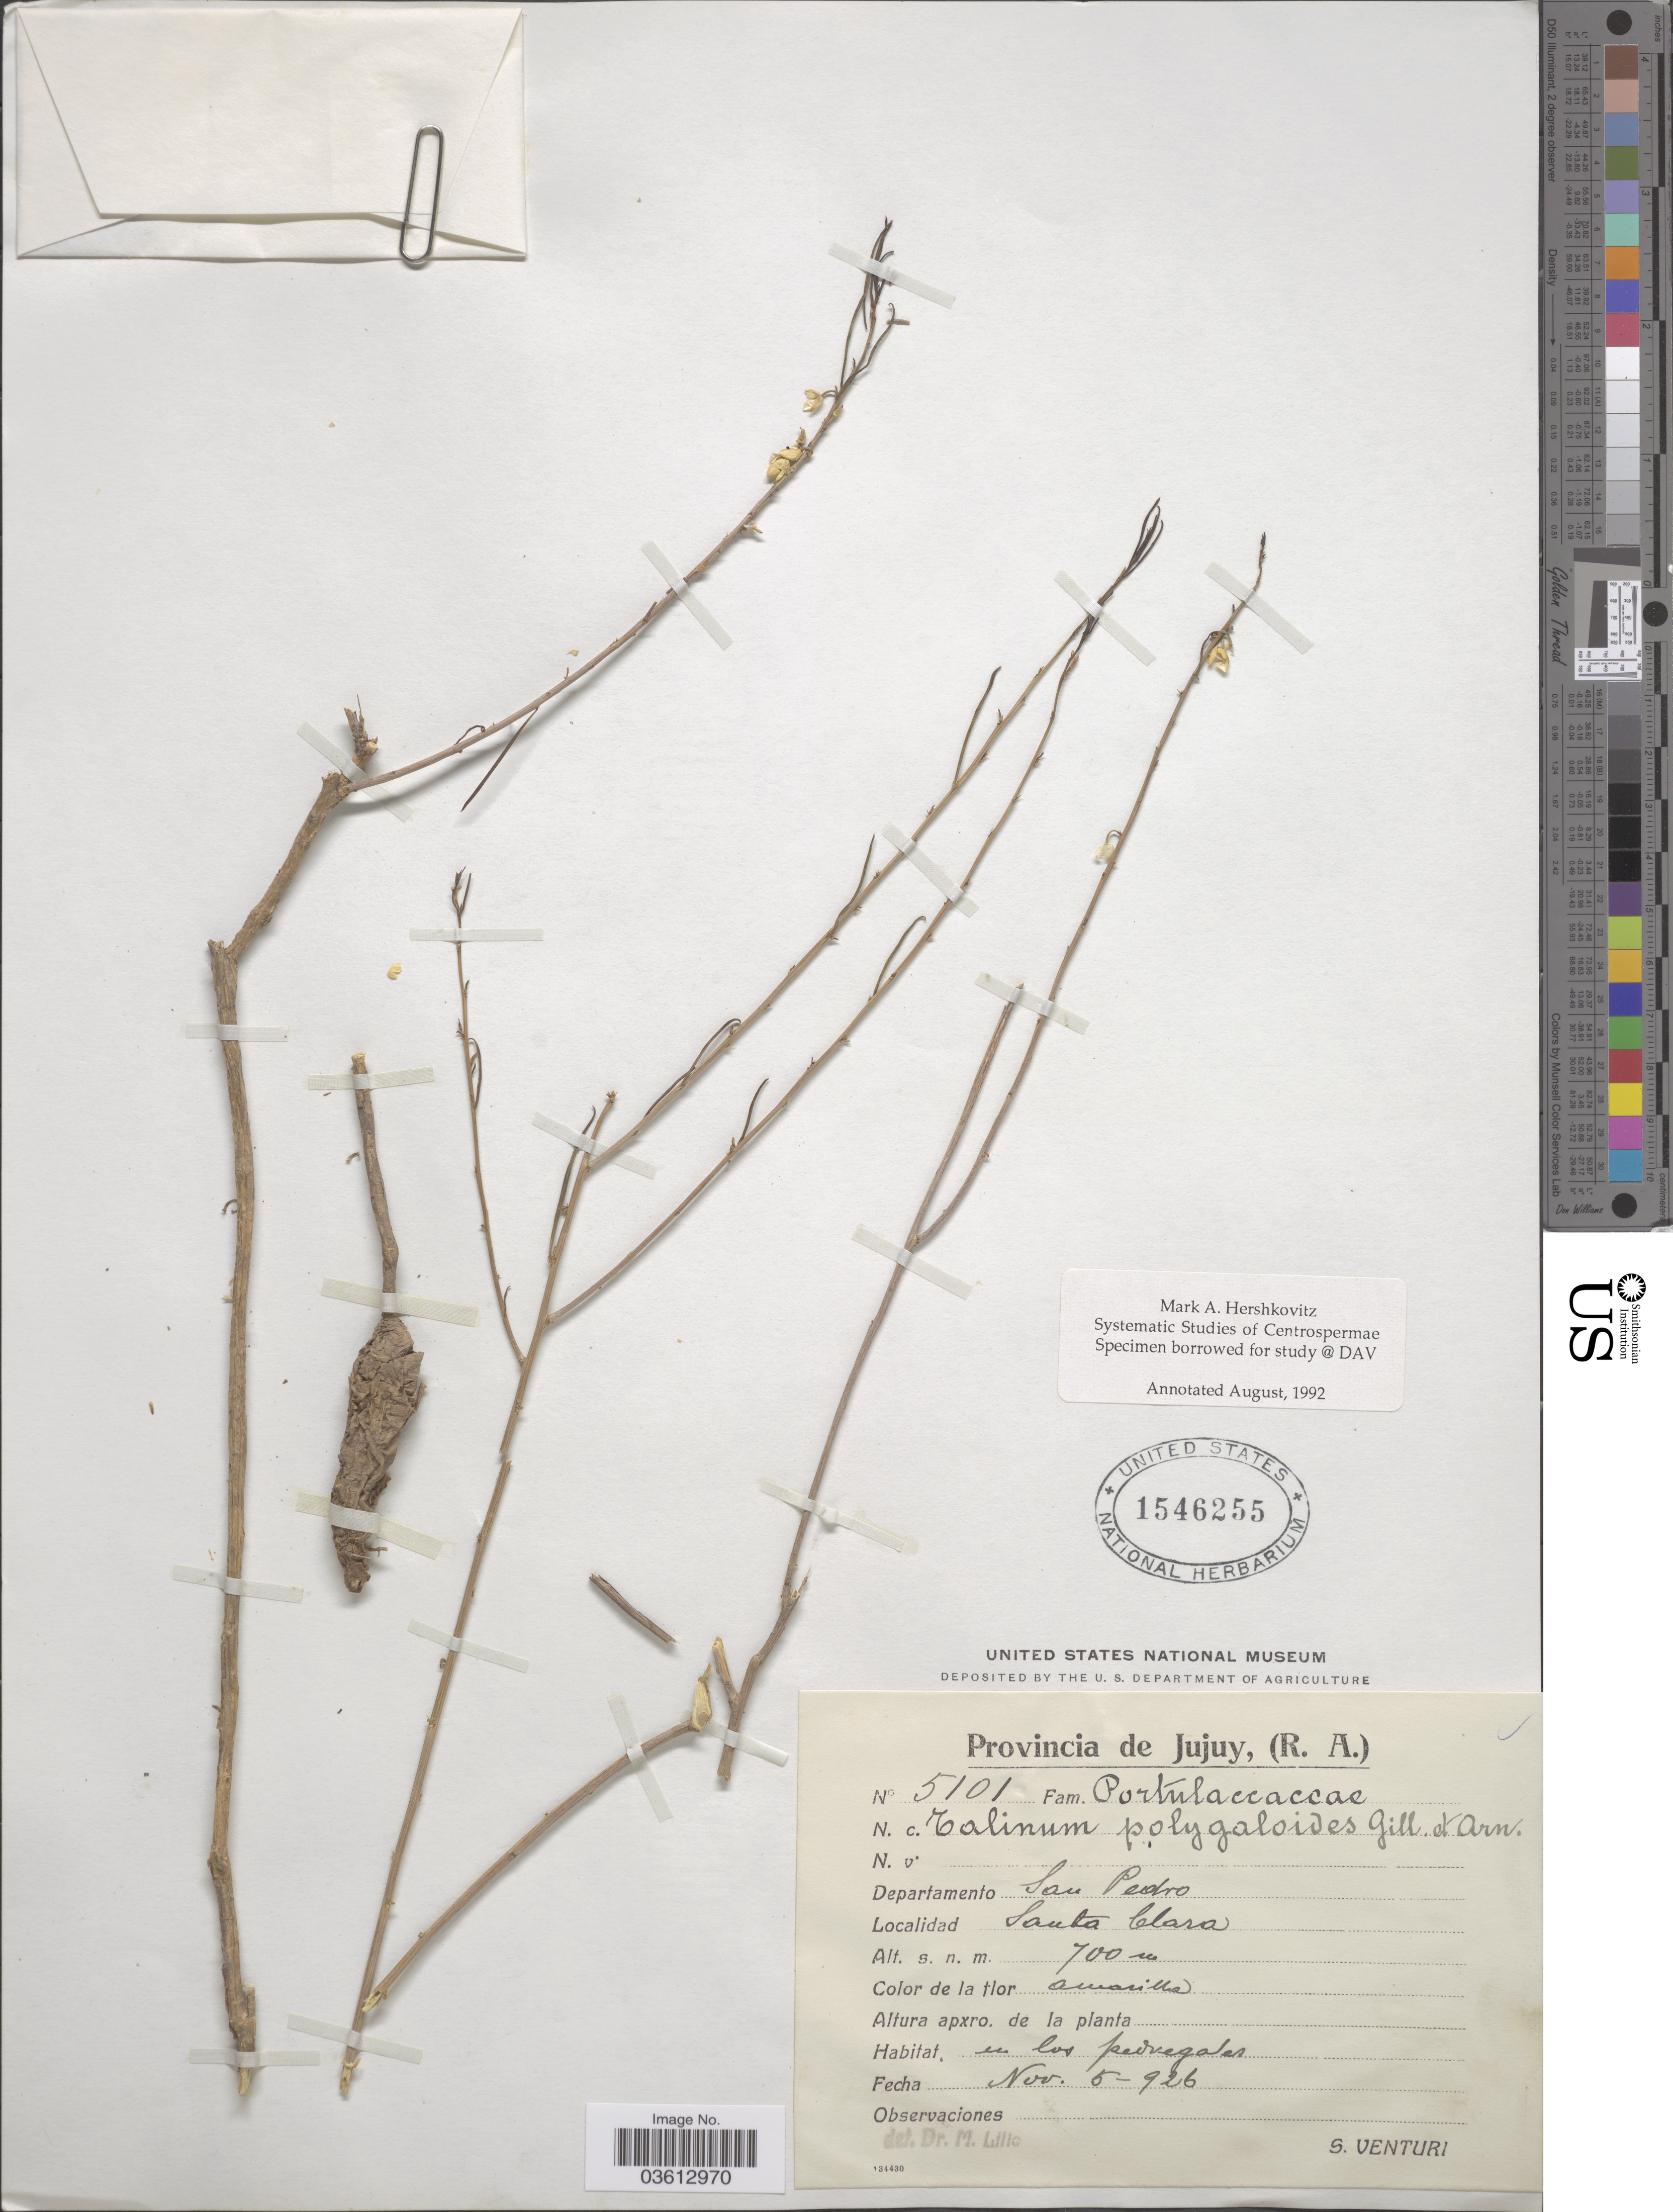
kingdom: Plantae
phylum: Tracheophyta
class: Magnoliopsida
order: Caryophyllales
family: Talinaceae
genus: Talinum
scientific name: Talinum polygaloides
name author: Gillies ex Arn.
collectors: S. Venturi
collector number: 5101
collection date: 1926-11-05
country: Argentina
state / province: Jujuy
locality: Departamento San Pedro. Santa Clara.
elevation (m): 700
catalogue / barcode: US 1546255